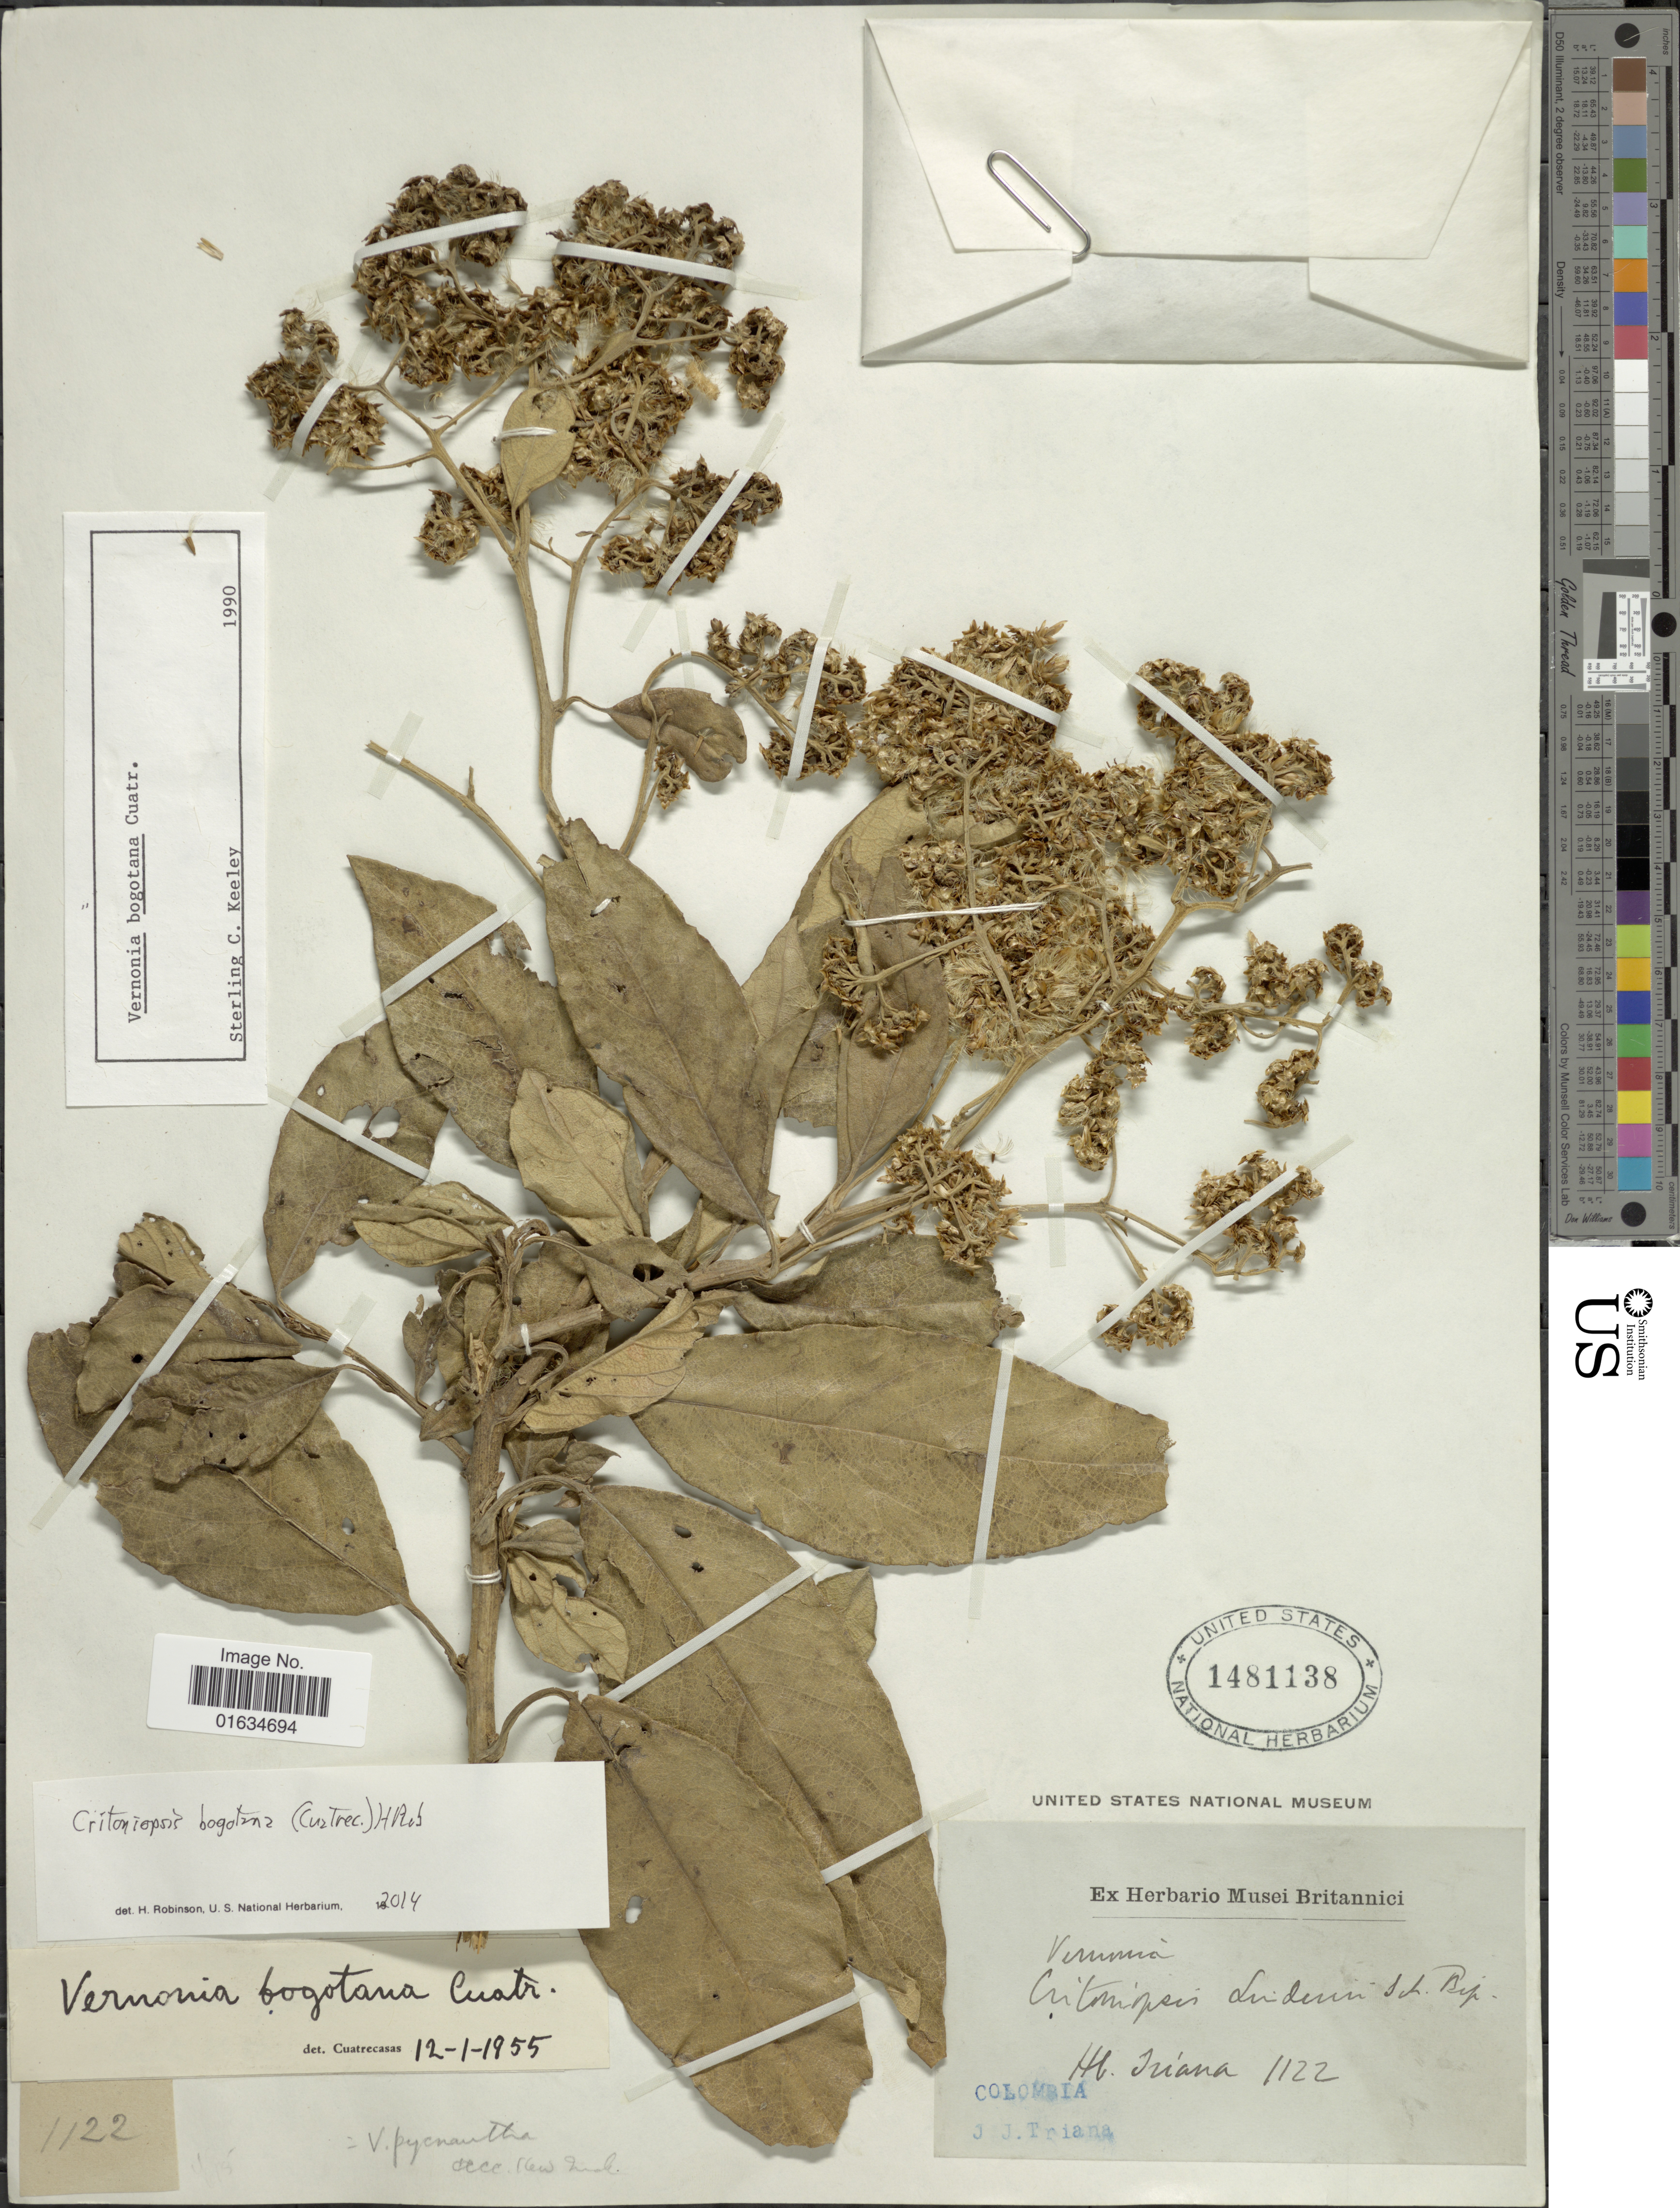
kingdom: Plantae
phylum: Tracheophyta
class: Magnoliopsida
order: Asterales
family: Asteraceae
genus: Critoniopsis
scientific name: Critoniopsis bogotana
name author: (Cuatrec.) H. Rob.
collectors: J. J. Triana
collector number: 112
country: Colombia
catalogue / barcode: US 1481138